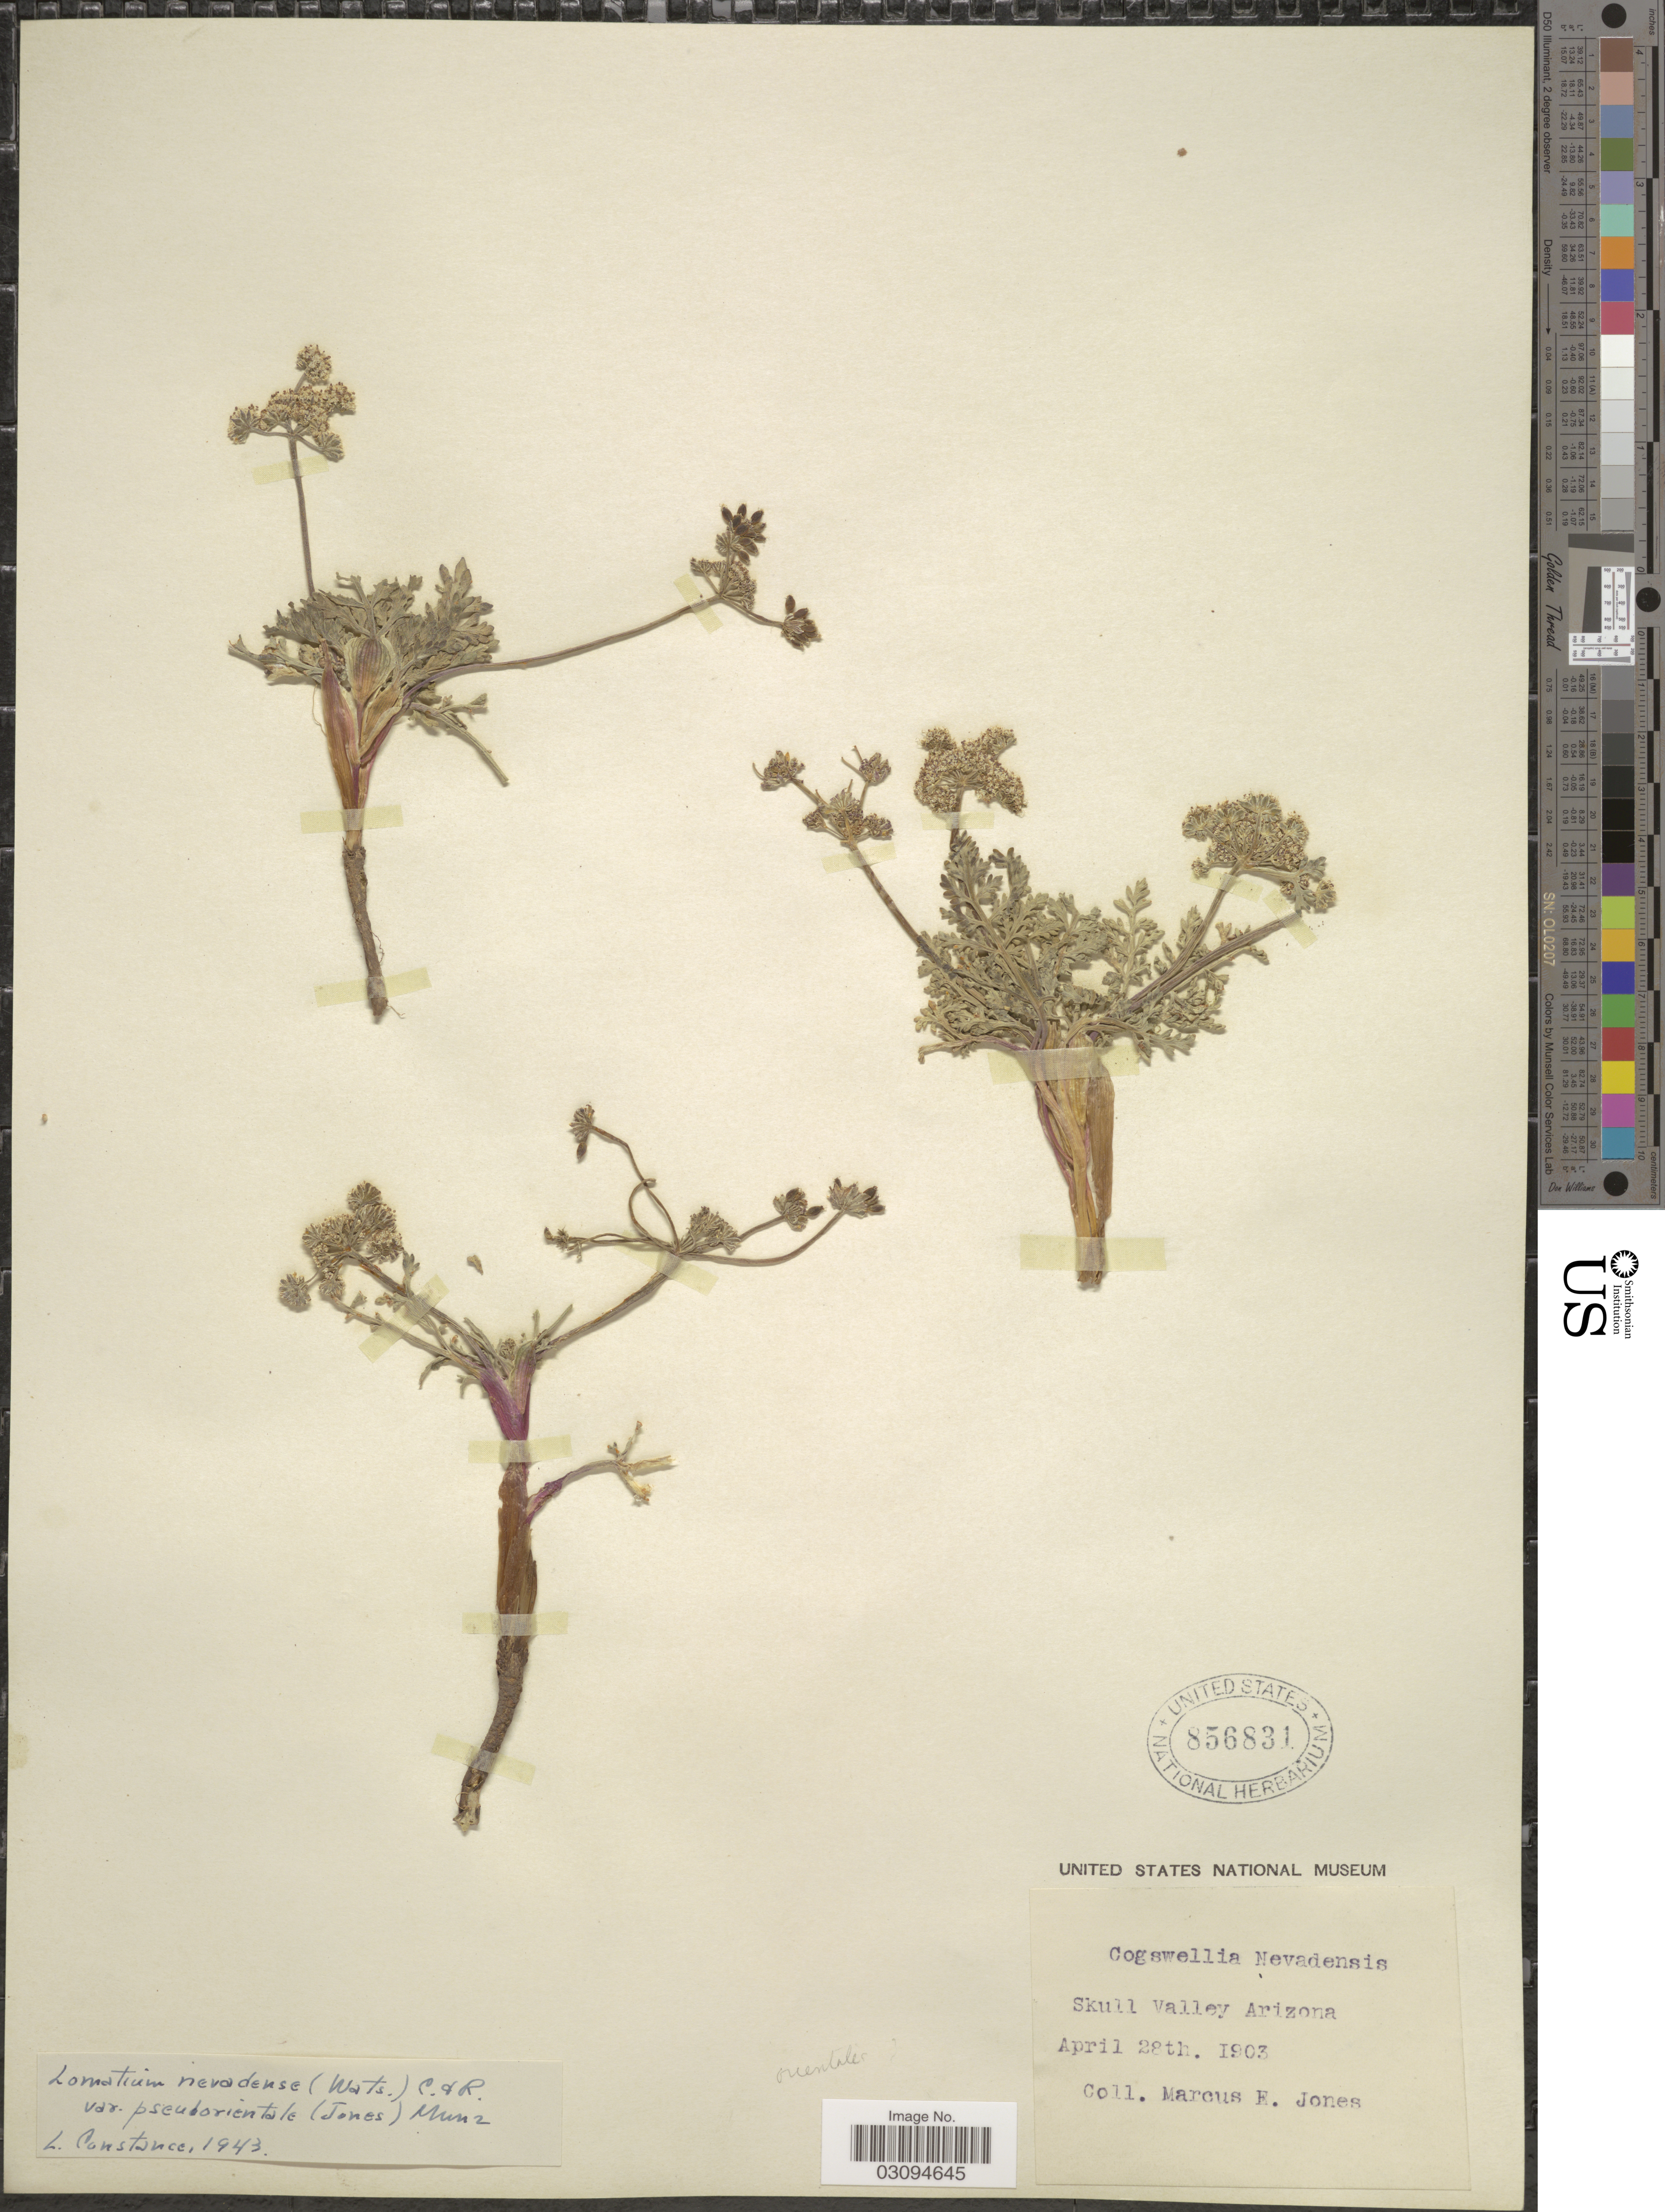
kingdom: Plantae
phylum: Tracheophyta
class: Magnoliopsida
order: Apiales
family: Apiaceae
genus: Lomatium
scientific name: Lomatium nevadense var. pseudorientale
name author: (M.E. Jones) Munz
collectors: M. E. Jones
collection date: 1903-04-28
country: United States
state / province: Arizona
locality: Skull Valley.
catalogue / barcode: US 856831